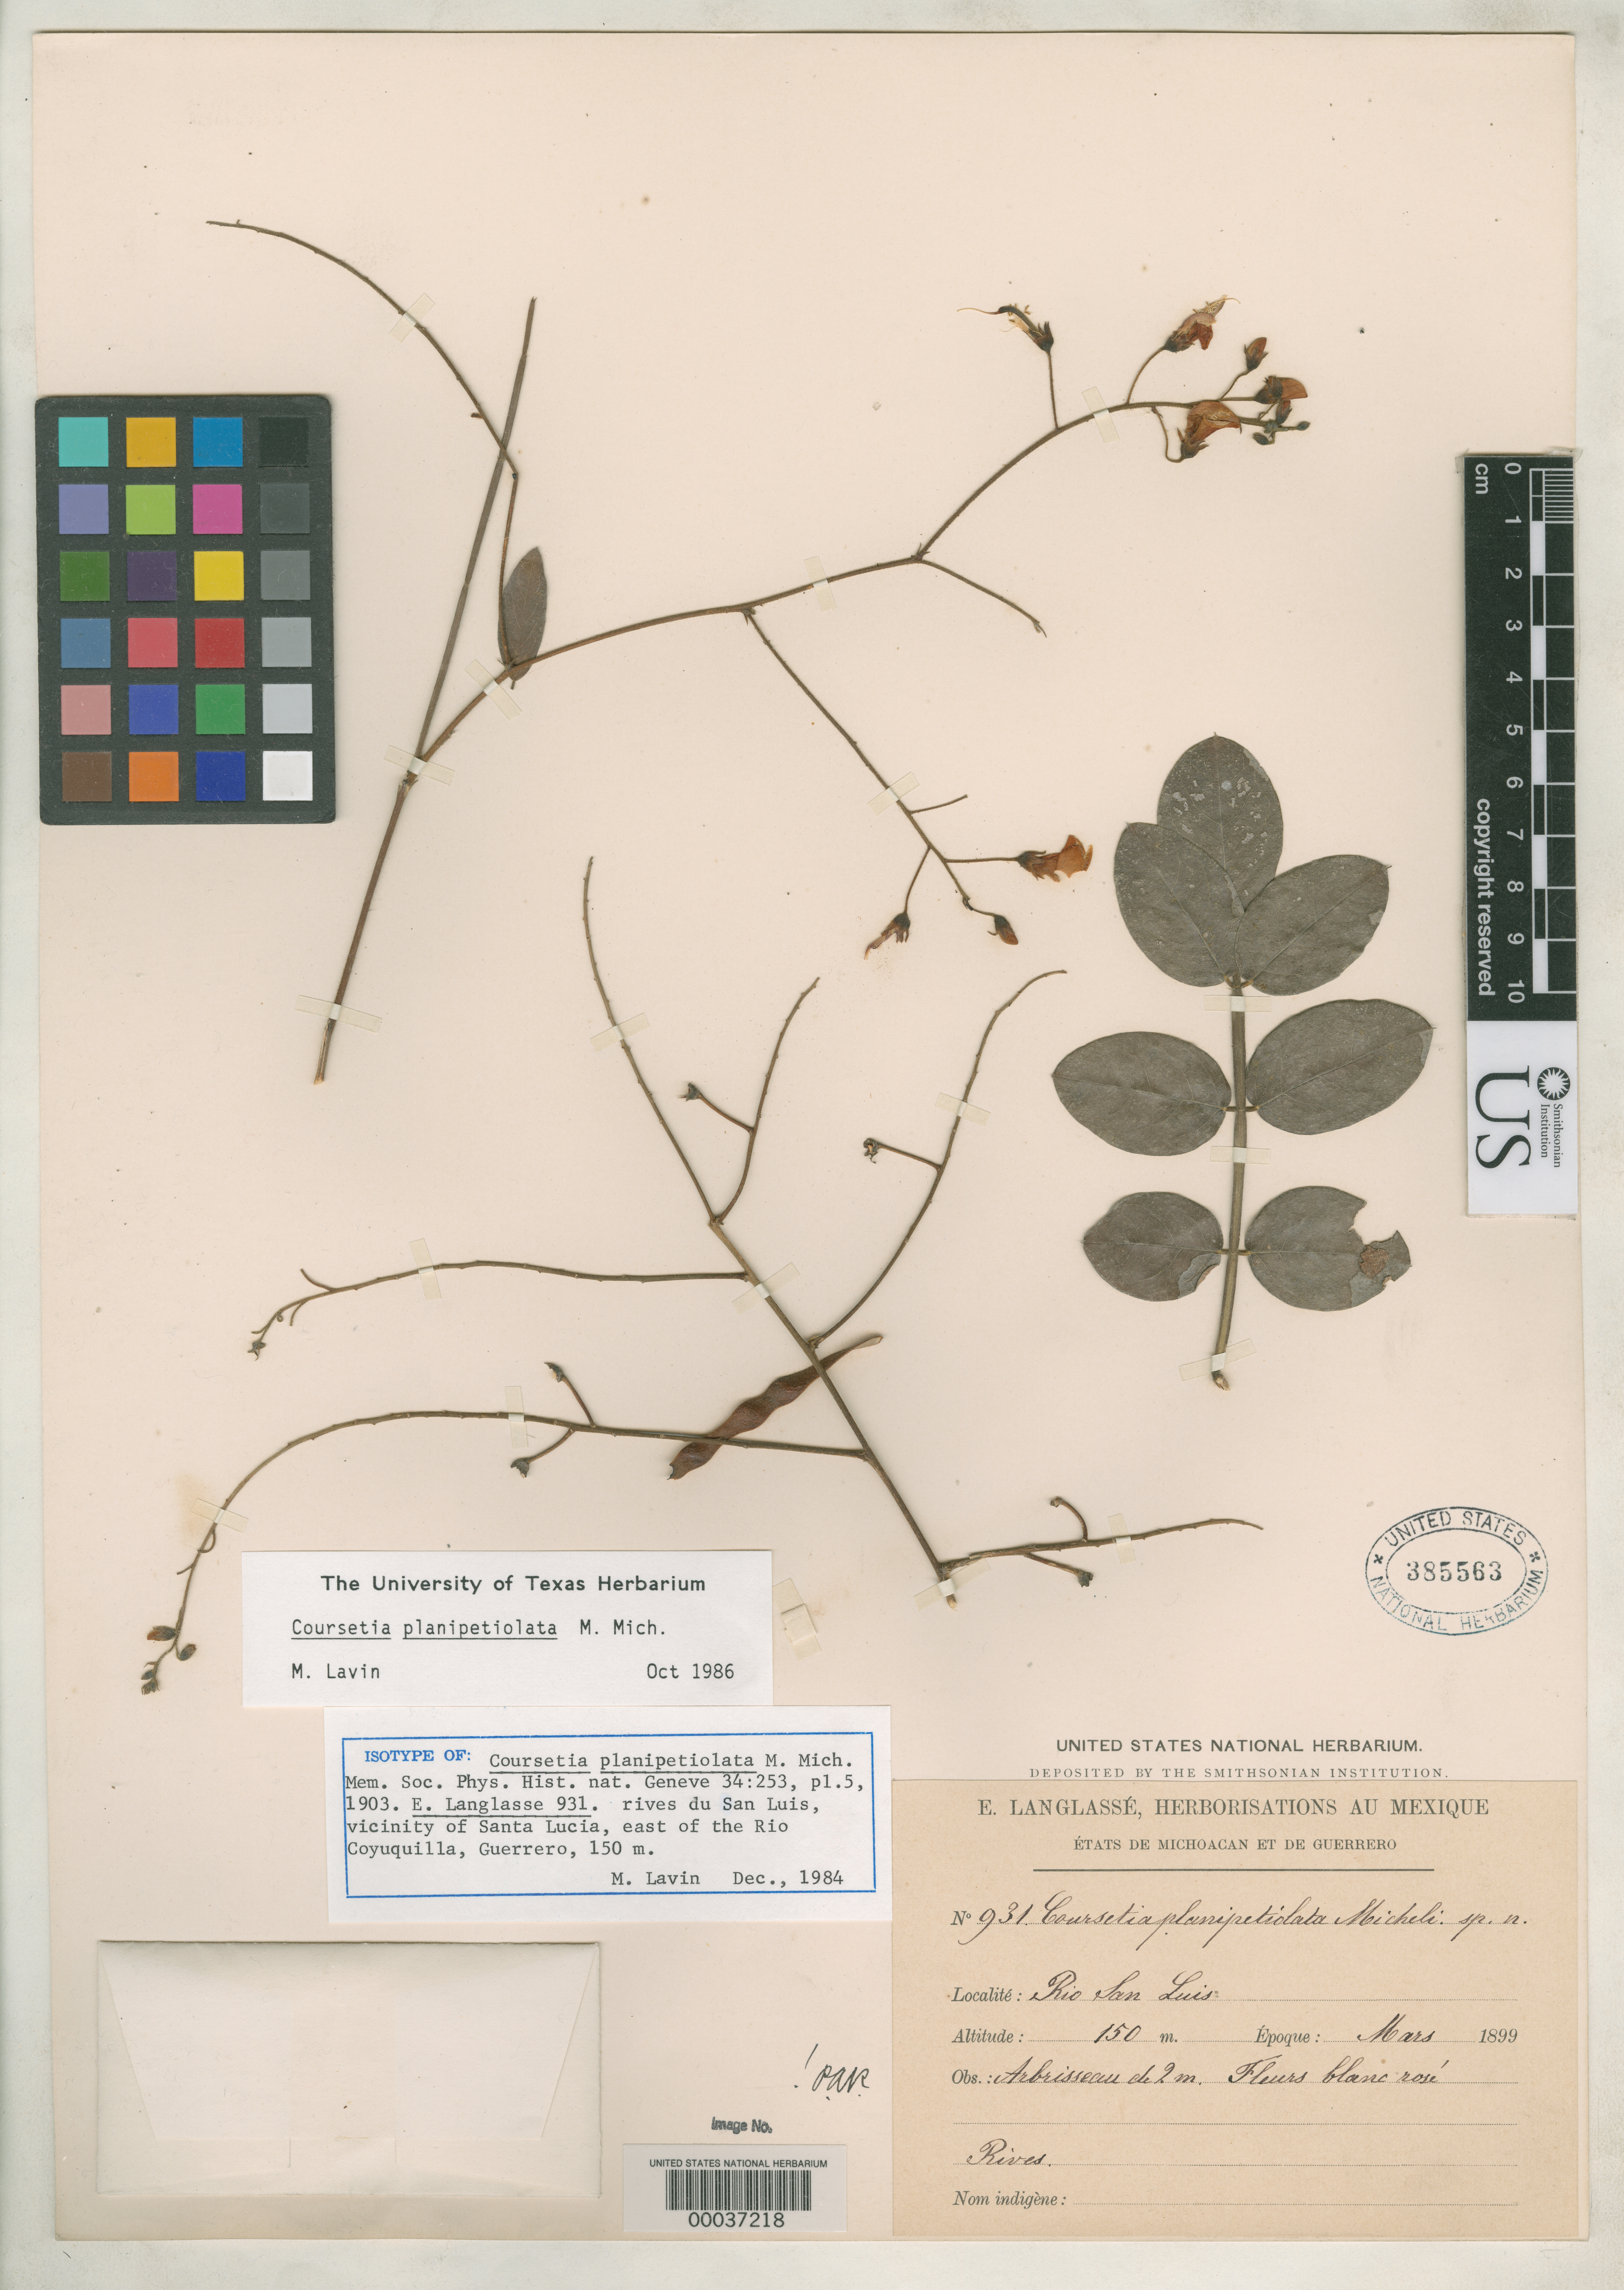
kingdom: Plantae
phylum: Tracheophyta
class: Magnoliopsida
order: Fabales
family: Fabaceae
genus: Coursetia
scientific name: Coursetia planipetiolata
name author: Micheli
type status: Type Fragment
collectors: E. Langlassé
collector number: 6076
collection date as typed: Mar 1899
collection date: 1899-03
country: Mexico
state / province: Guerrero / Oaxaca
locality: Rives du San Luis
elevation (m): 150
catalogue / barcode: US 385563